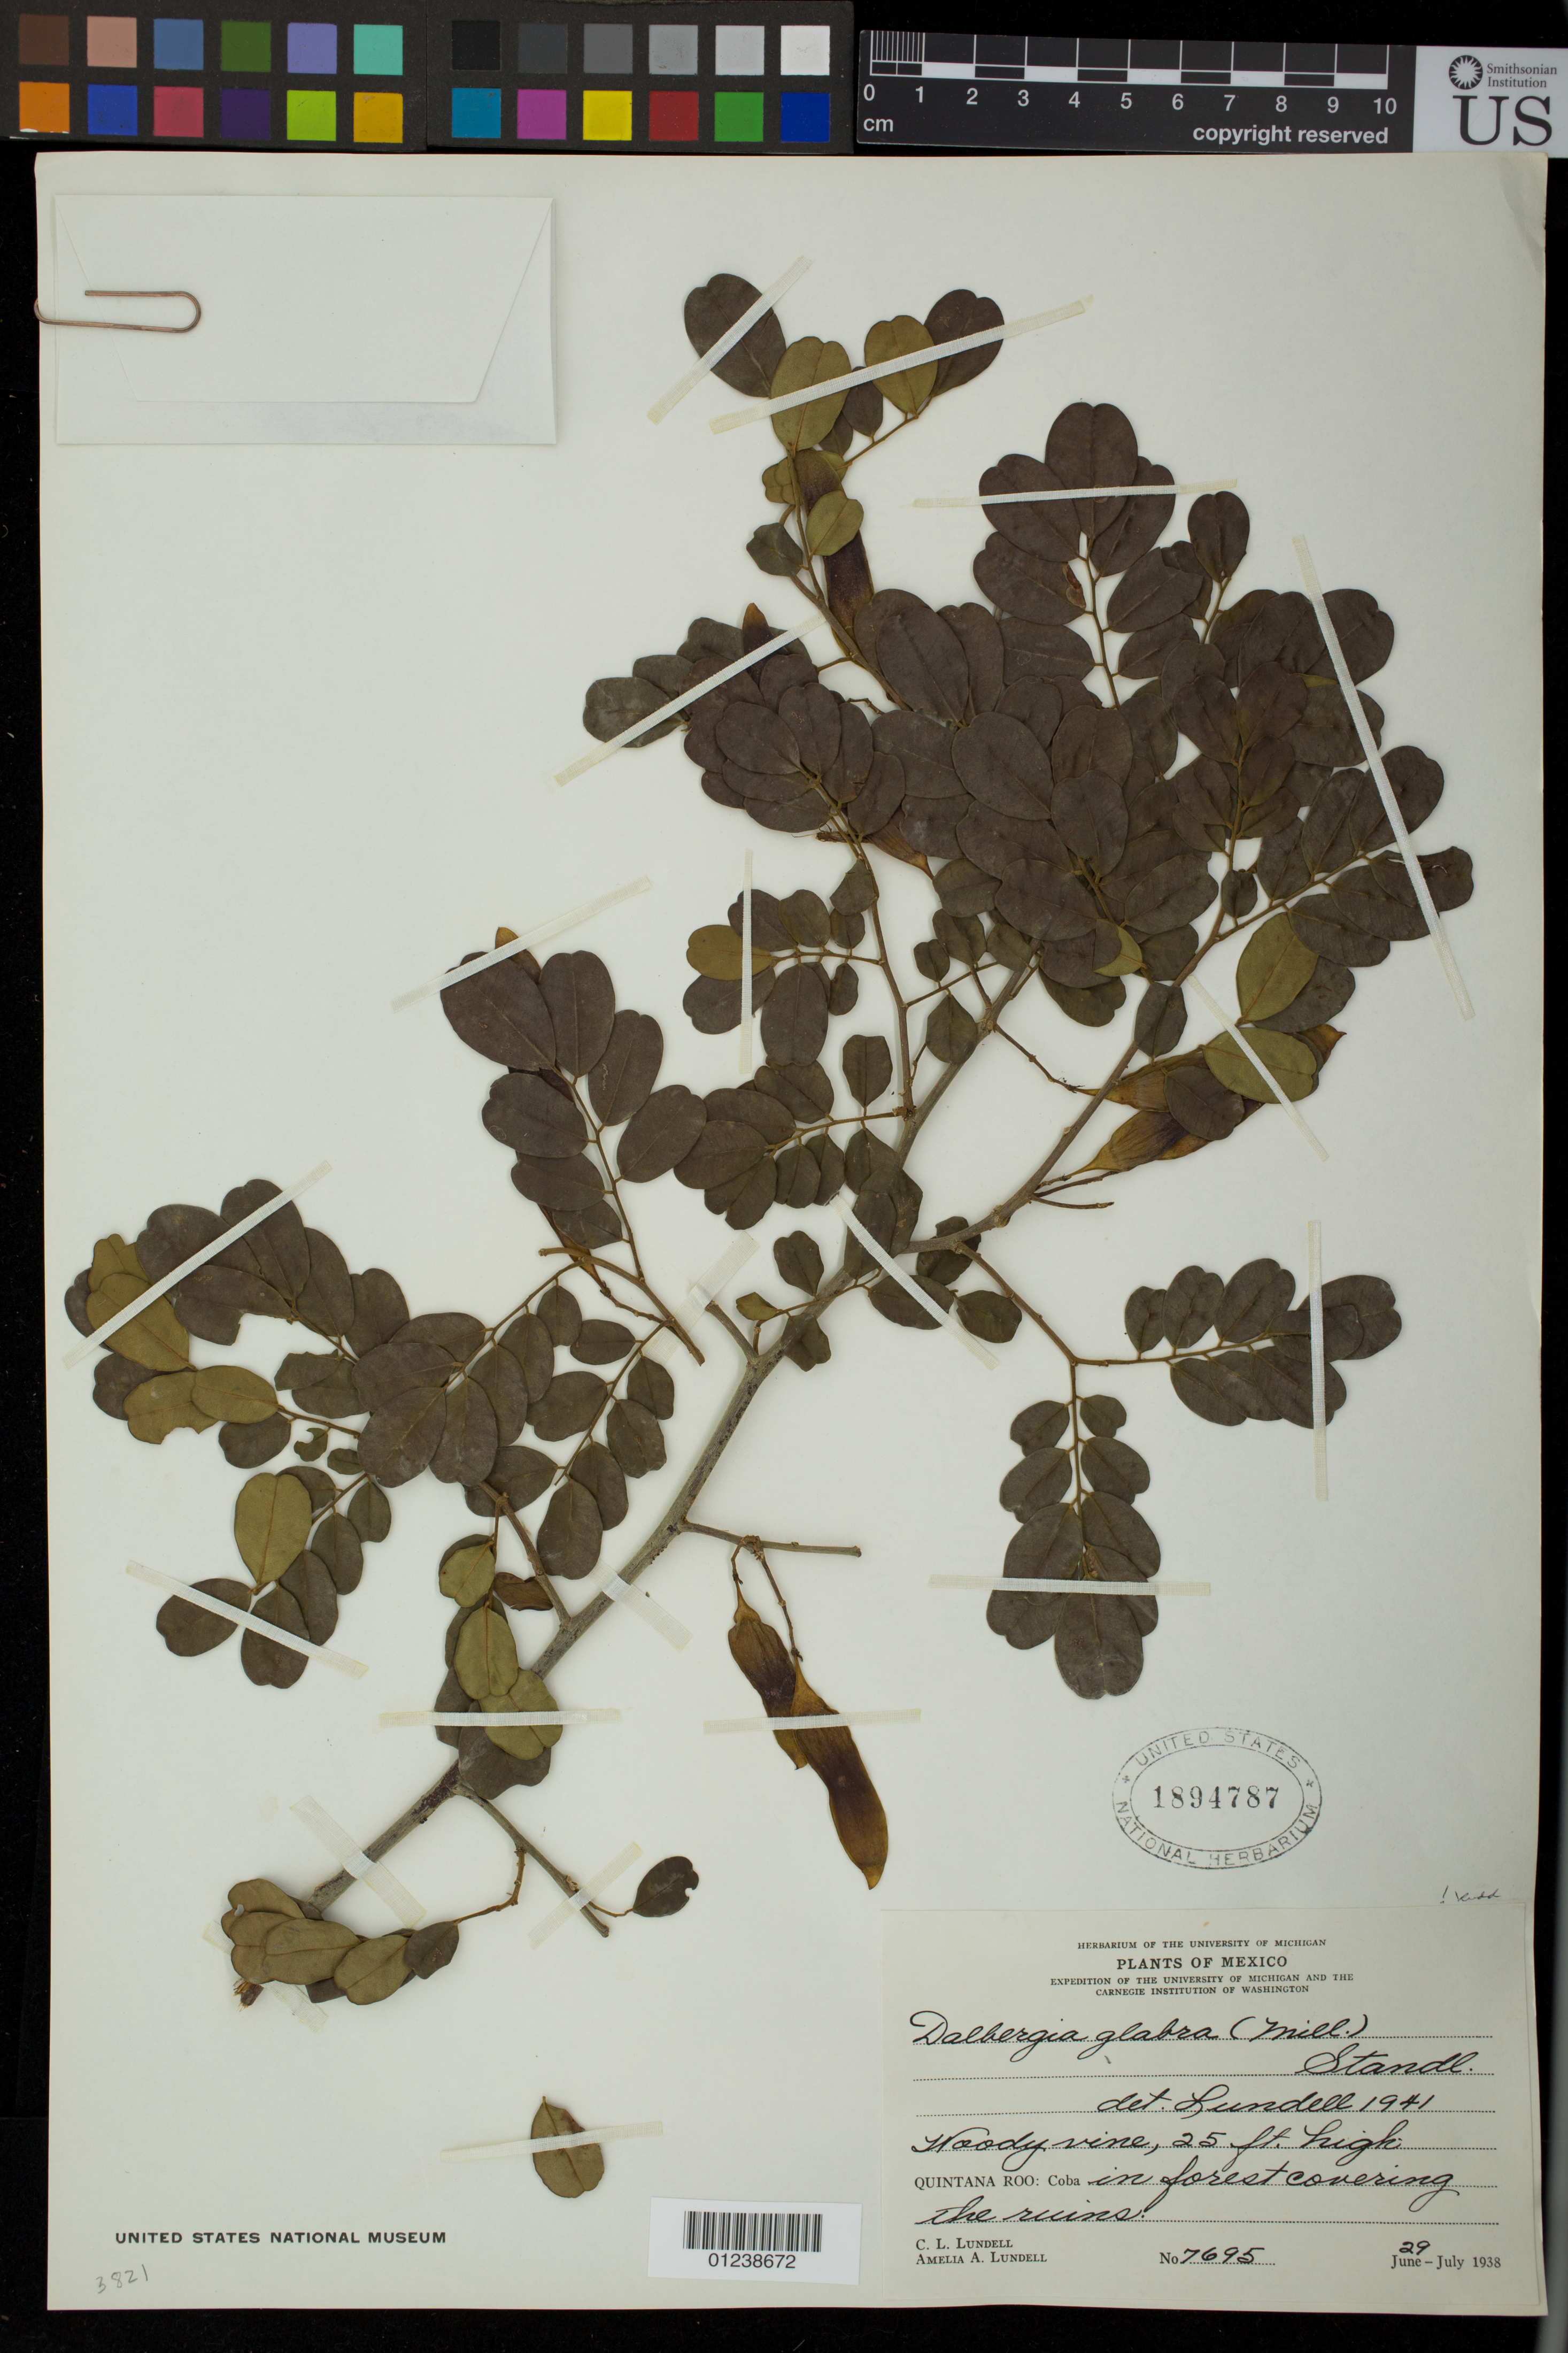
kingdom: Plantae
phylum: Tracheophyta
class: Magnoliopsida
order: Fabales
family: Fabaceae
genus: Dalbergia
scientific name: Dalbergia glabra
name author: (Mill.) Standl.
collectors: C. L. Lundell & A. A. Lundell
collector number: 7695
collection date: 1938-06-29/1938-07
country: Mexico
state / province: Quintana Roo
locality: Coba in forest covering the ruins.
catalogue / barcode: US 1894787